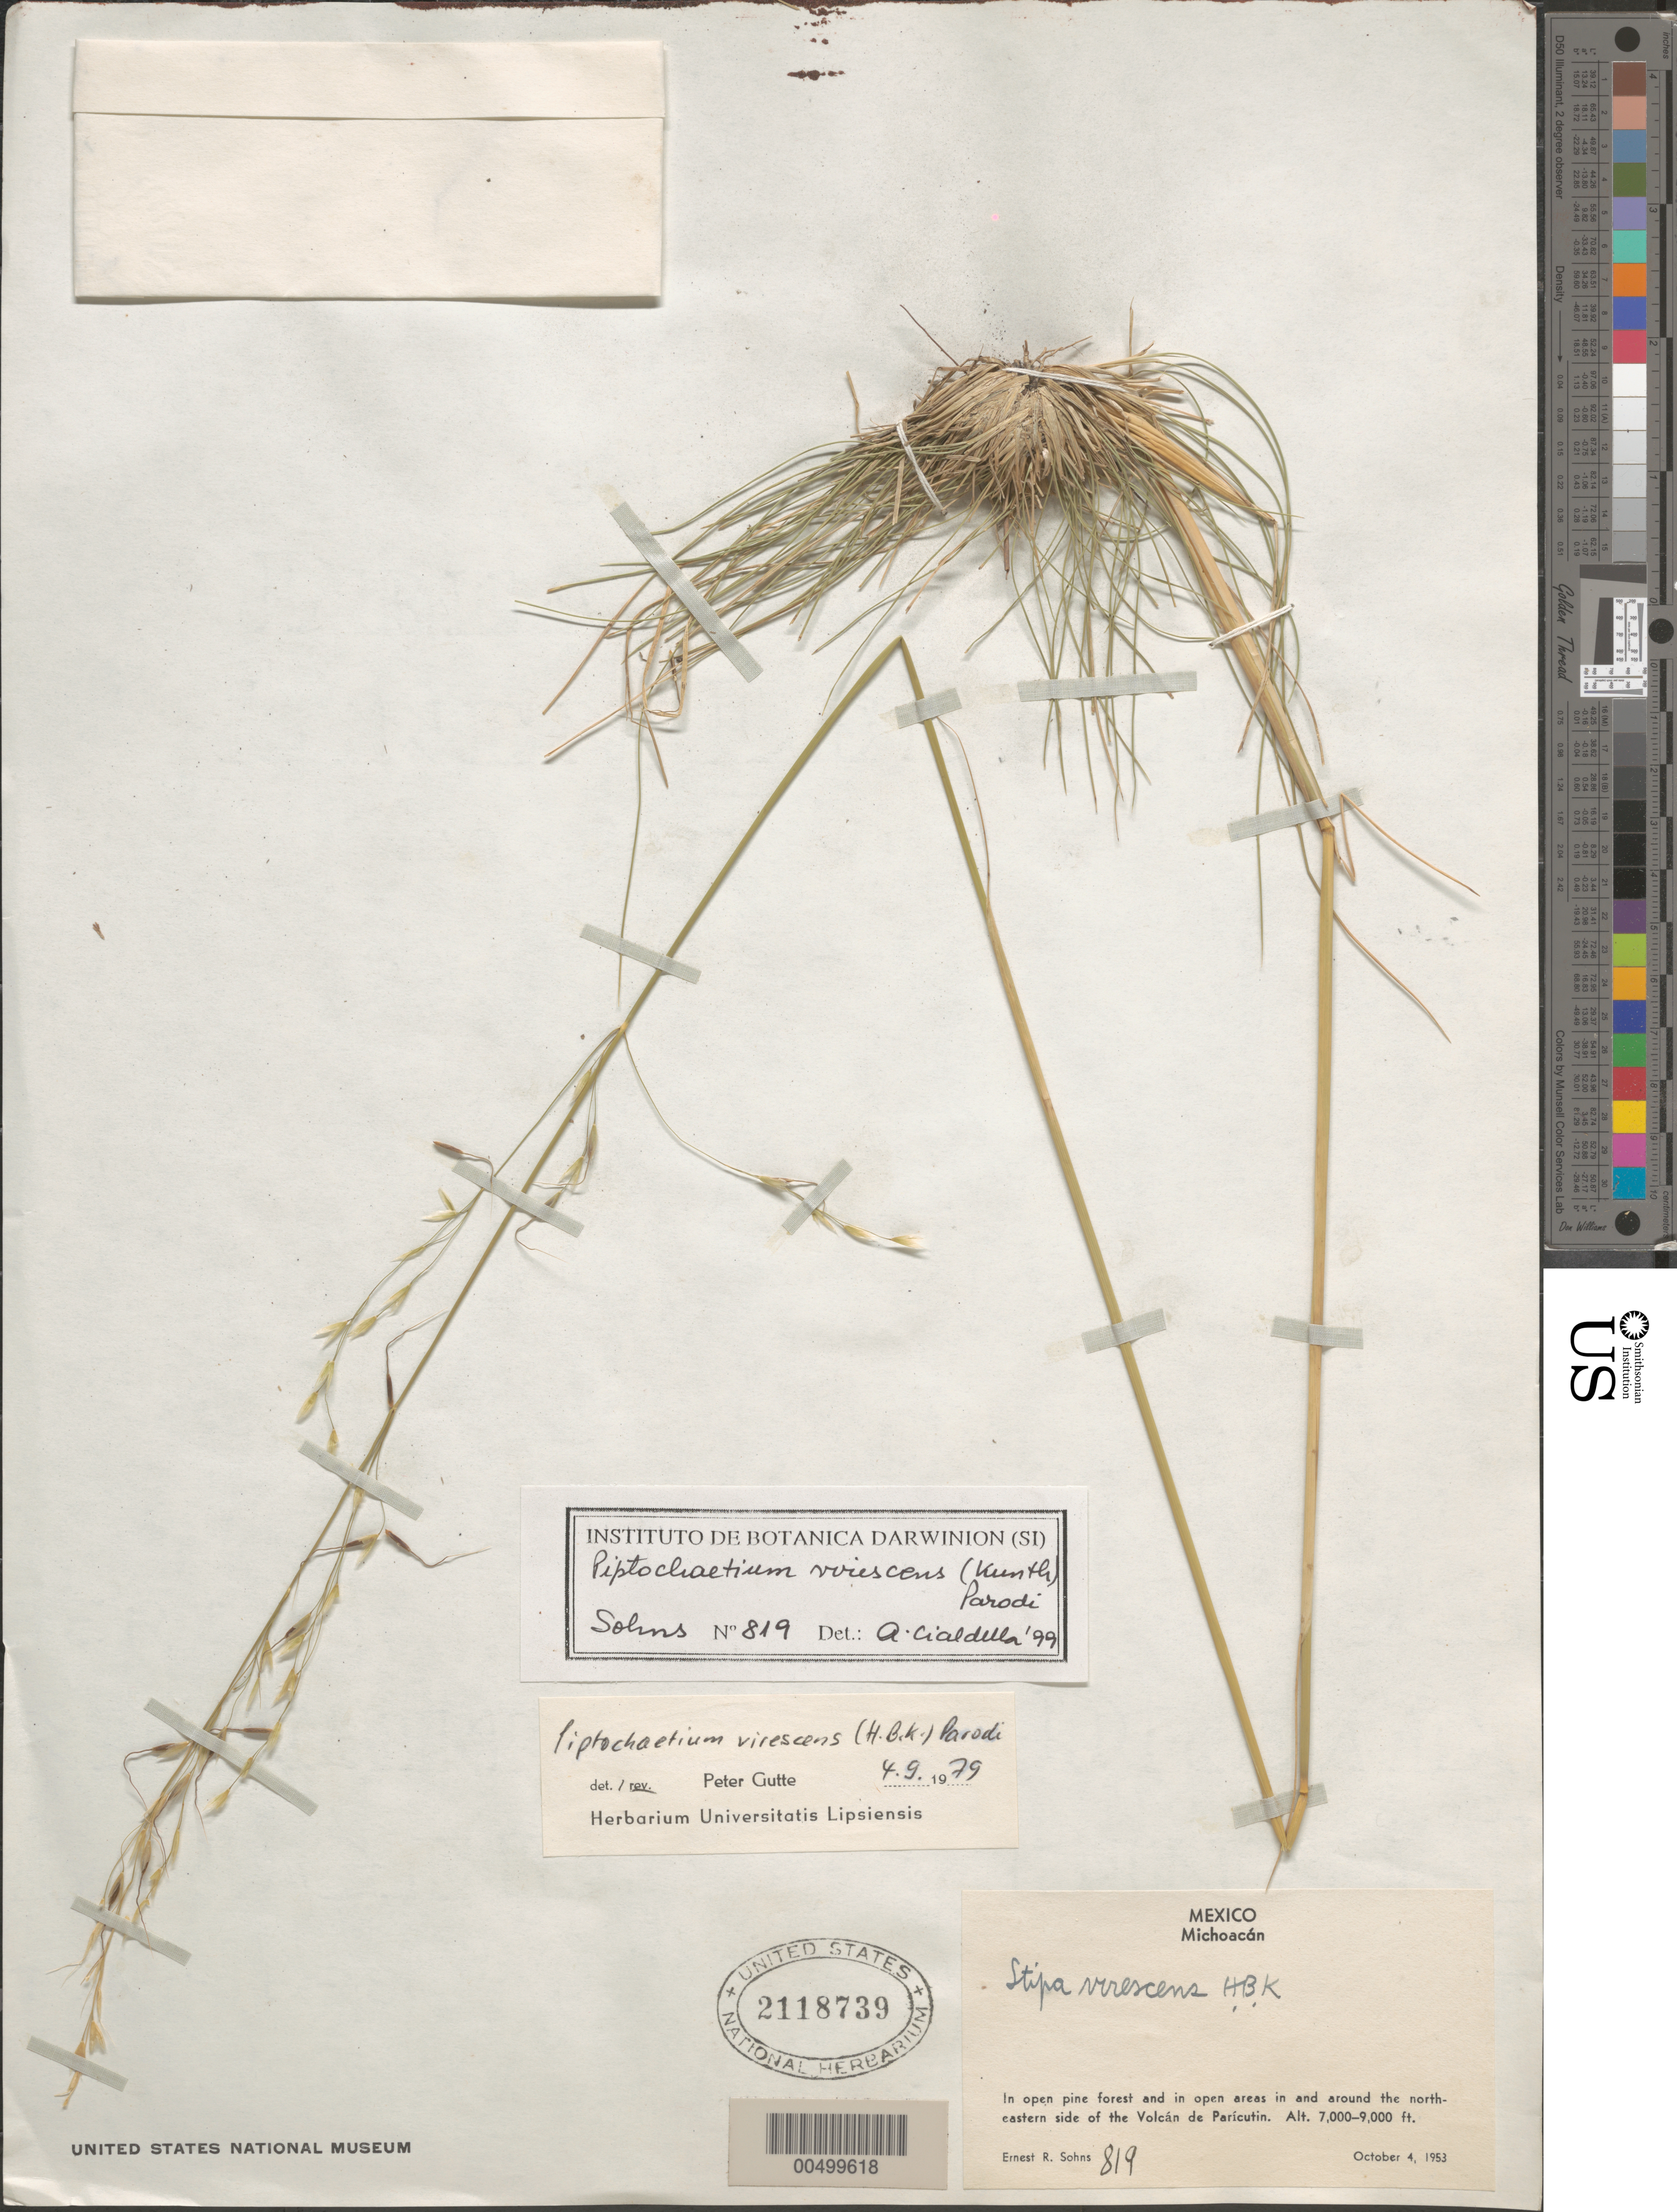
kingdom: Plantae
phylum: Tracheophyta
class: Liliopsida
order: Poales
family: Poaceae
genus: Piptochaetium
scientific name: Piptochaetium virescens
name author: (Kunth) Parodi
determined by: Gutte, P.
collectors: E. R. Sohns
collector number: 819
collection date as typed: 4 Oct 1953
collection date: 1953-10-04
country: Mexico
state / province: Michoacán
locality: In & around the NE side of Volcan de Par¡cutin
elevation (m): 2134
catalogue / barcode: US 2118739